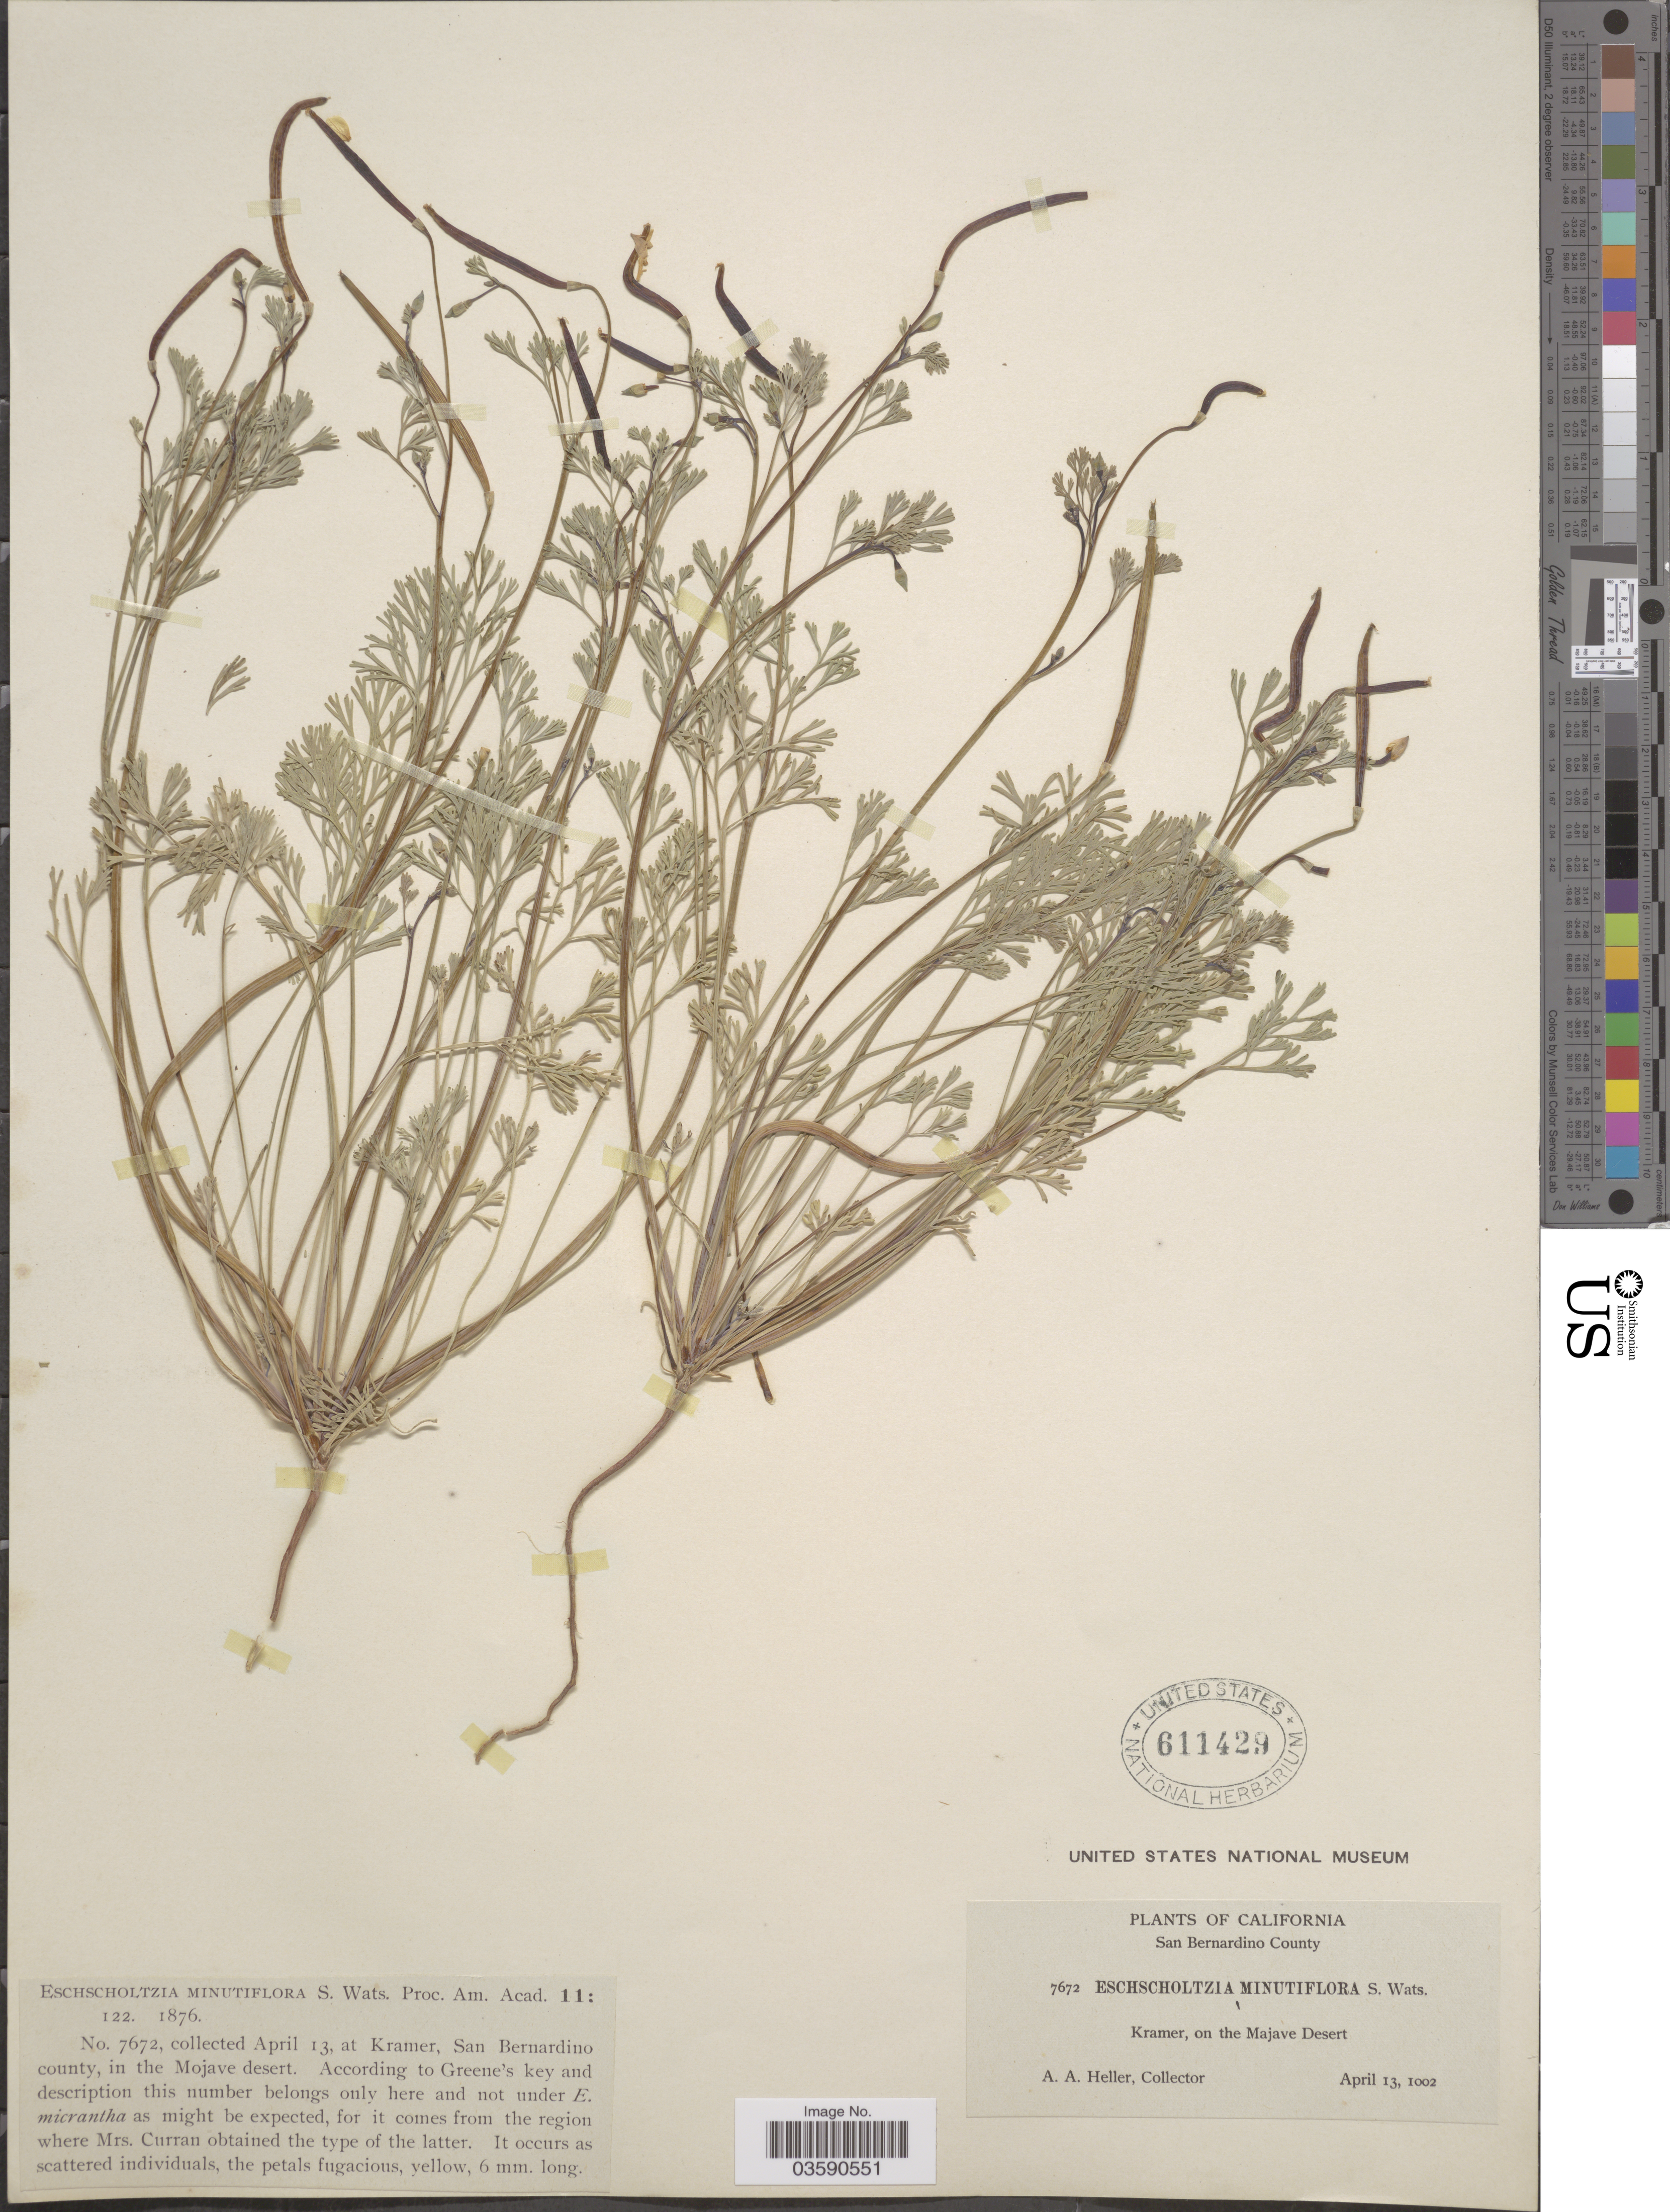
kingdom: Plantae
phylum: Tracheophyta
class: Magnoliopsida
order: Ranunculales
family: Papaveraceae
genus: Eschscholzia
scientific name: Eschscholzia minutiflora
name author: S. Watson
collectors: A. A. Heller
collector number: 7672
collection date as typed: Transcribed d/m/y: 13/4/1002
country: United States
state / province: California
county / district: San Bernardino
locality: San Bernardino County. Kramer, on the Majave Desert.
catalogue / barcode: US 611429